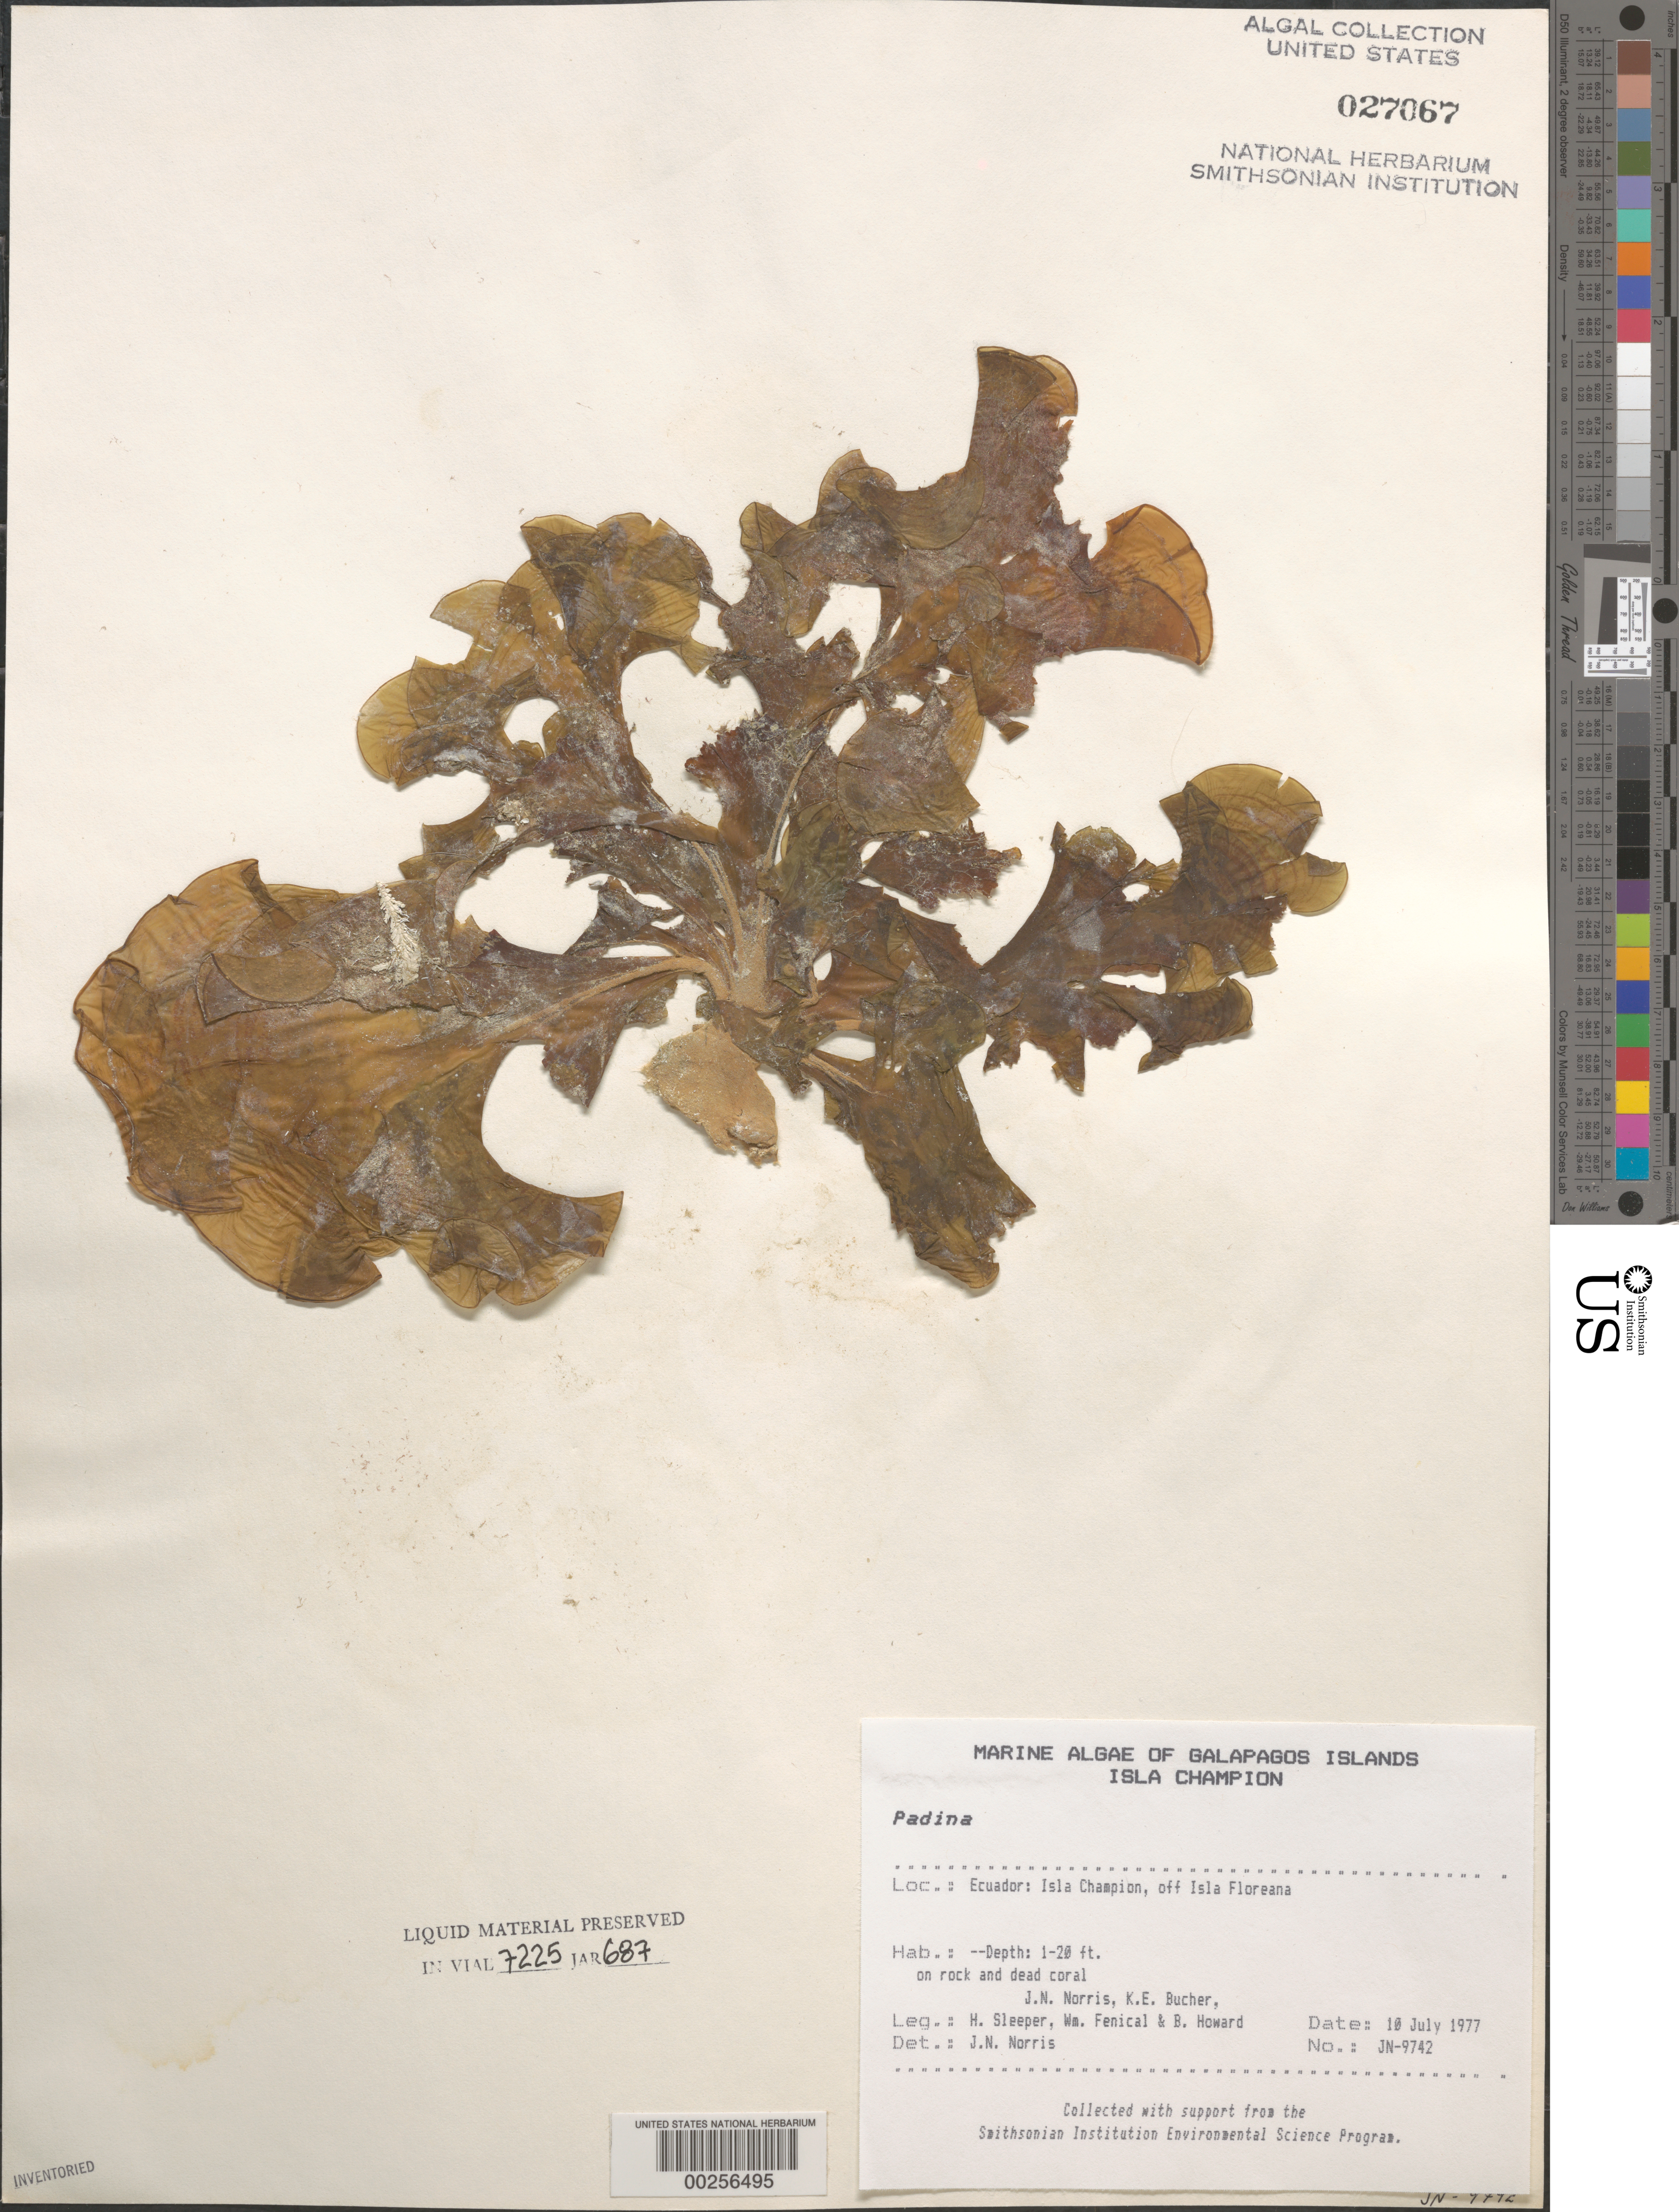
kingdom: Chromista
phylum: Ochrophyta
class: Phaeophyceae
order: Dictyotales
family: Dictyotaceae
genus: Padina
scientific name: Padina sp.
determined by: Norris, James N.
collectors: J. N. Norris, K. E. Bucher, H. Sleeper, W. Fenical & B. Howard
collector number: JN-9742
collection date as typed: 10 Jul 1977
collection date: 1977-07-10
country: Ecuador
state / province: Colón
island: Champion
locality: Off Isla Santa María (Isla Floreana)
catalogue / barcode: US 27067